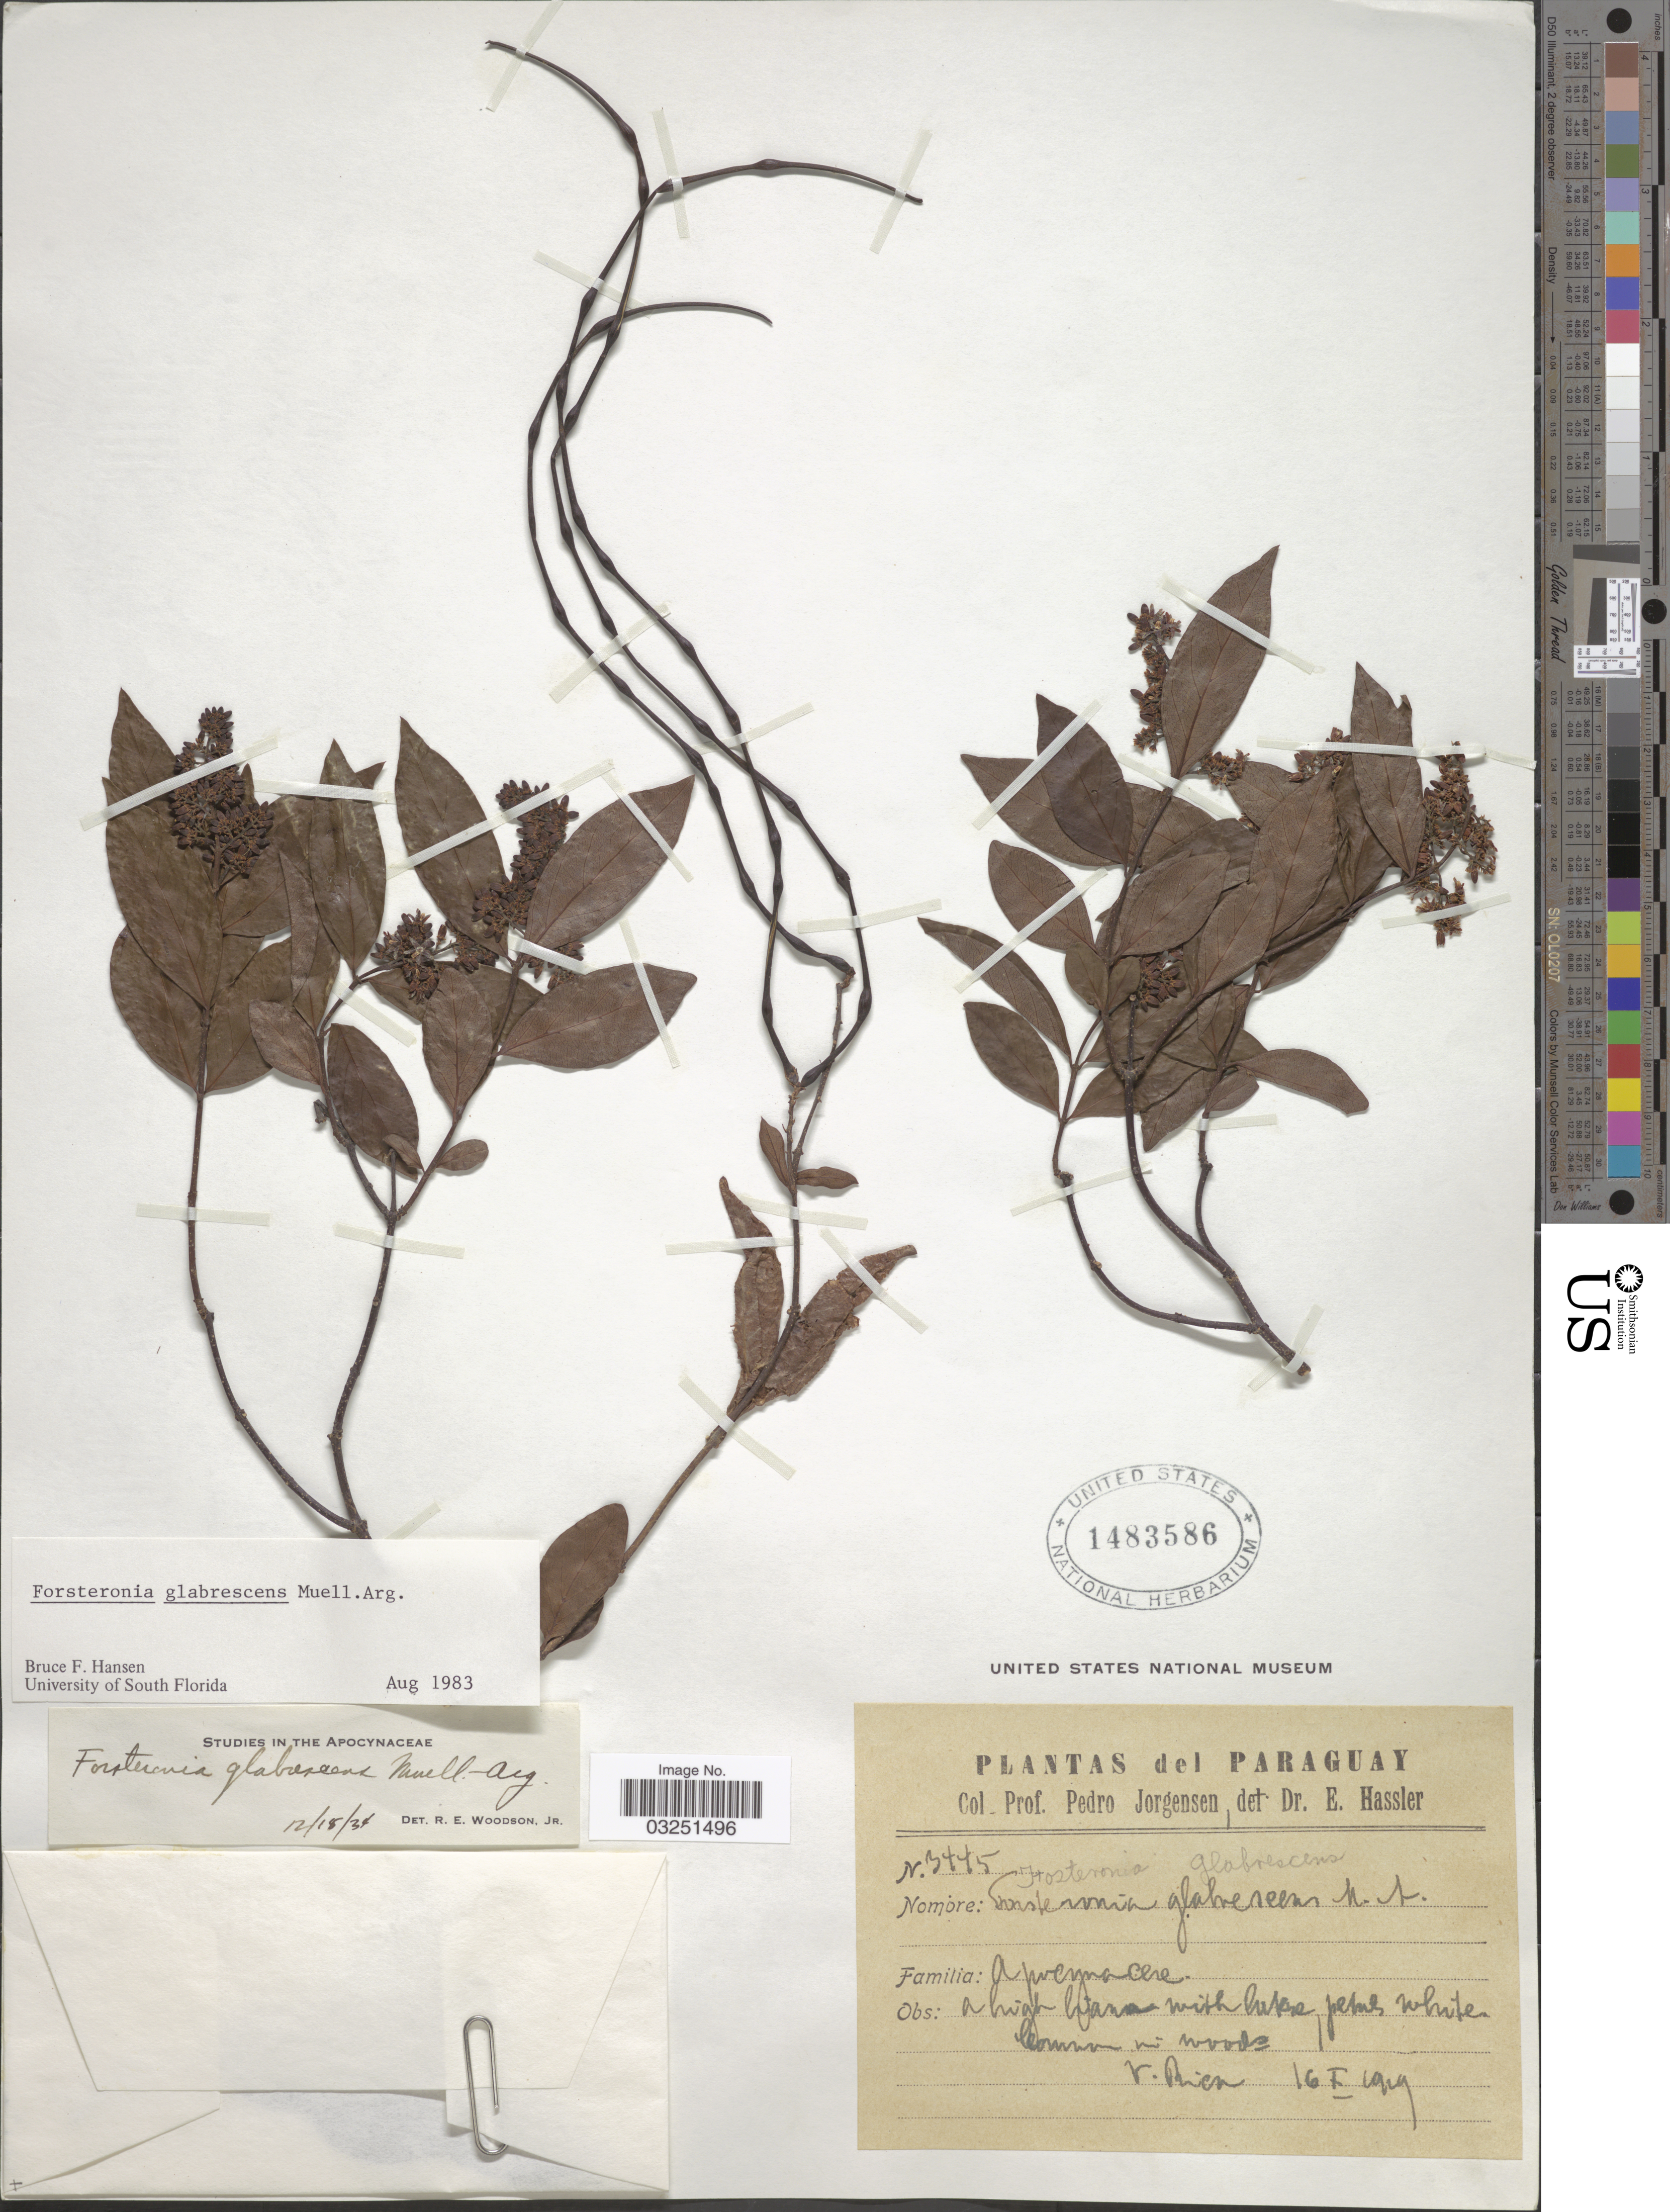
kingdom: Plantae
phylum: Tracheophyta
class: Magnoliopsida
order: Gentianales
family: Apocynaceae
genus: Forsteronia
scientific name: Forsteronia glabrescens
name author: Müll. Arg.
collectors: P. Jörgensen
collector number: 3445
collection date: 1929-10-16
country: Paraguay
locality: Common in woods V. Rica.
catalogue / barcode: US 1483586